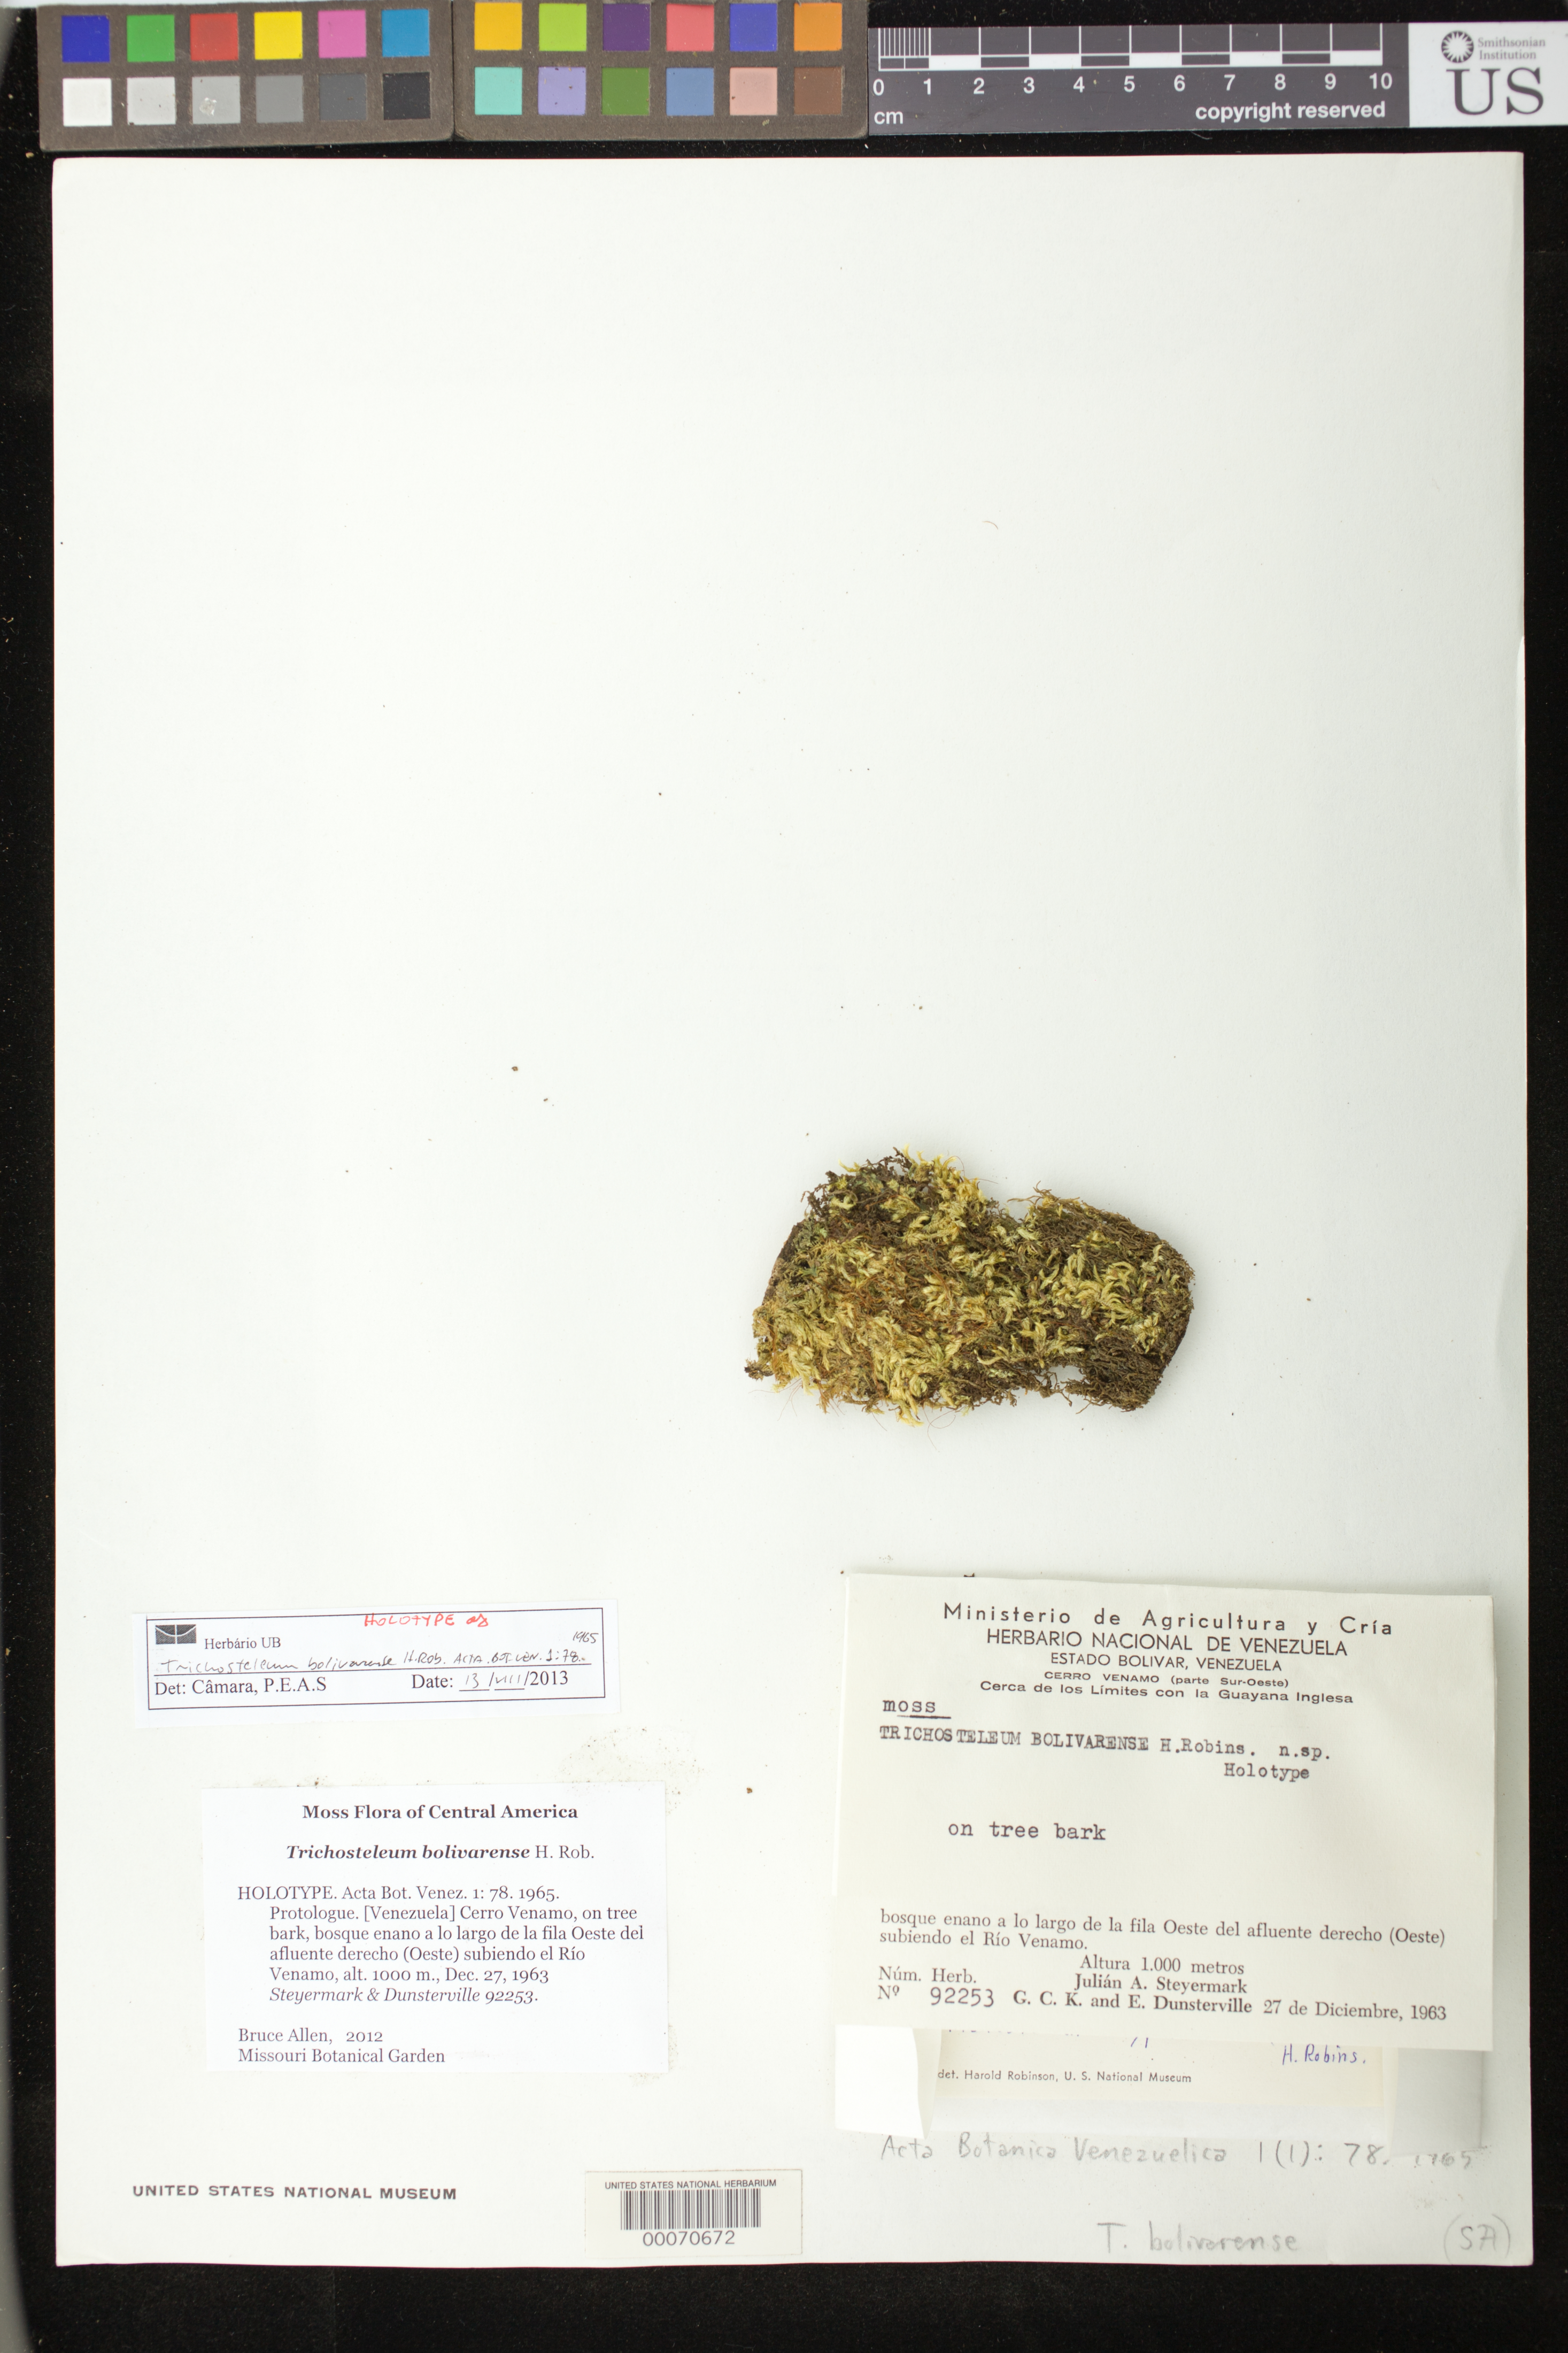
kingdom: Plantae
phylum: Bryophyta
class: Bryopsida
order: Hypnales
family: Sematophyllaceae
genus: Trichosteleum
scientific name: Trichosteleum bolivarense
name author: H. Rob.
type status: Holotype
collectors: J. Steyermark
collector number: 92253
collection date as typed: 27 Dec 1963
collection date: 1963-12-27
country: Venezuela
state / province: Bolivar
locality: Cerca de los limites con la Guayana Inglesa. Bosque enano a lo largo de la fila Oeste del afluente derecho (Oeste) subiendo el Río Venamo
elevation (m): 1000